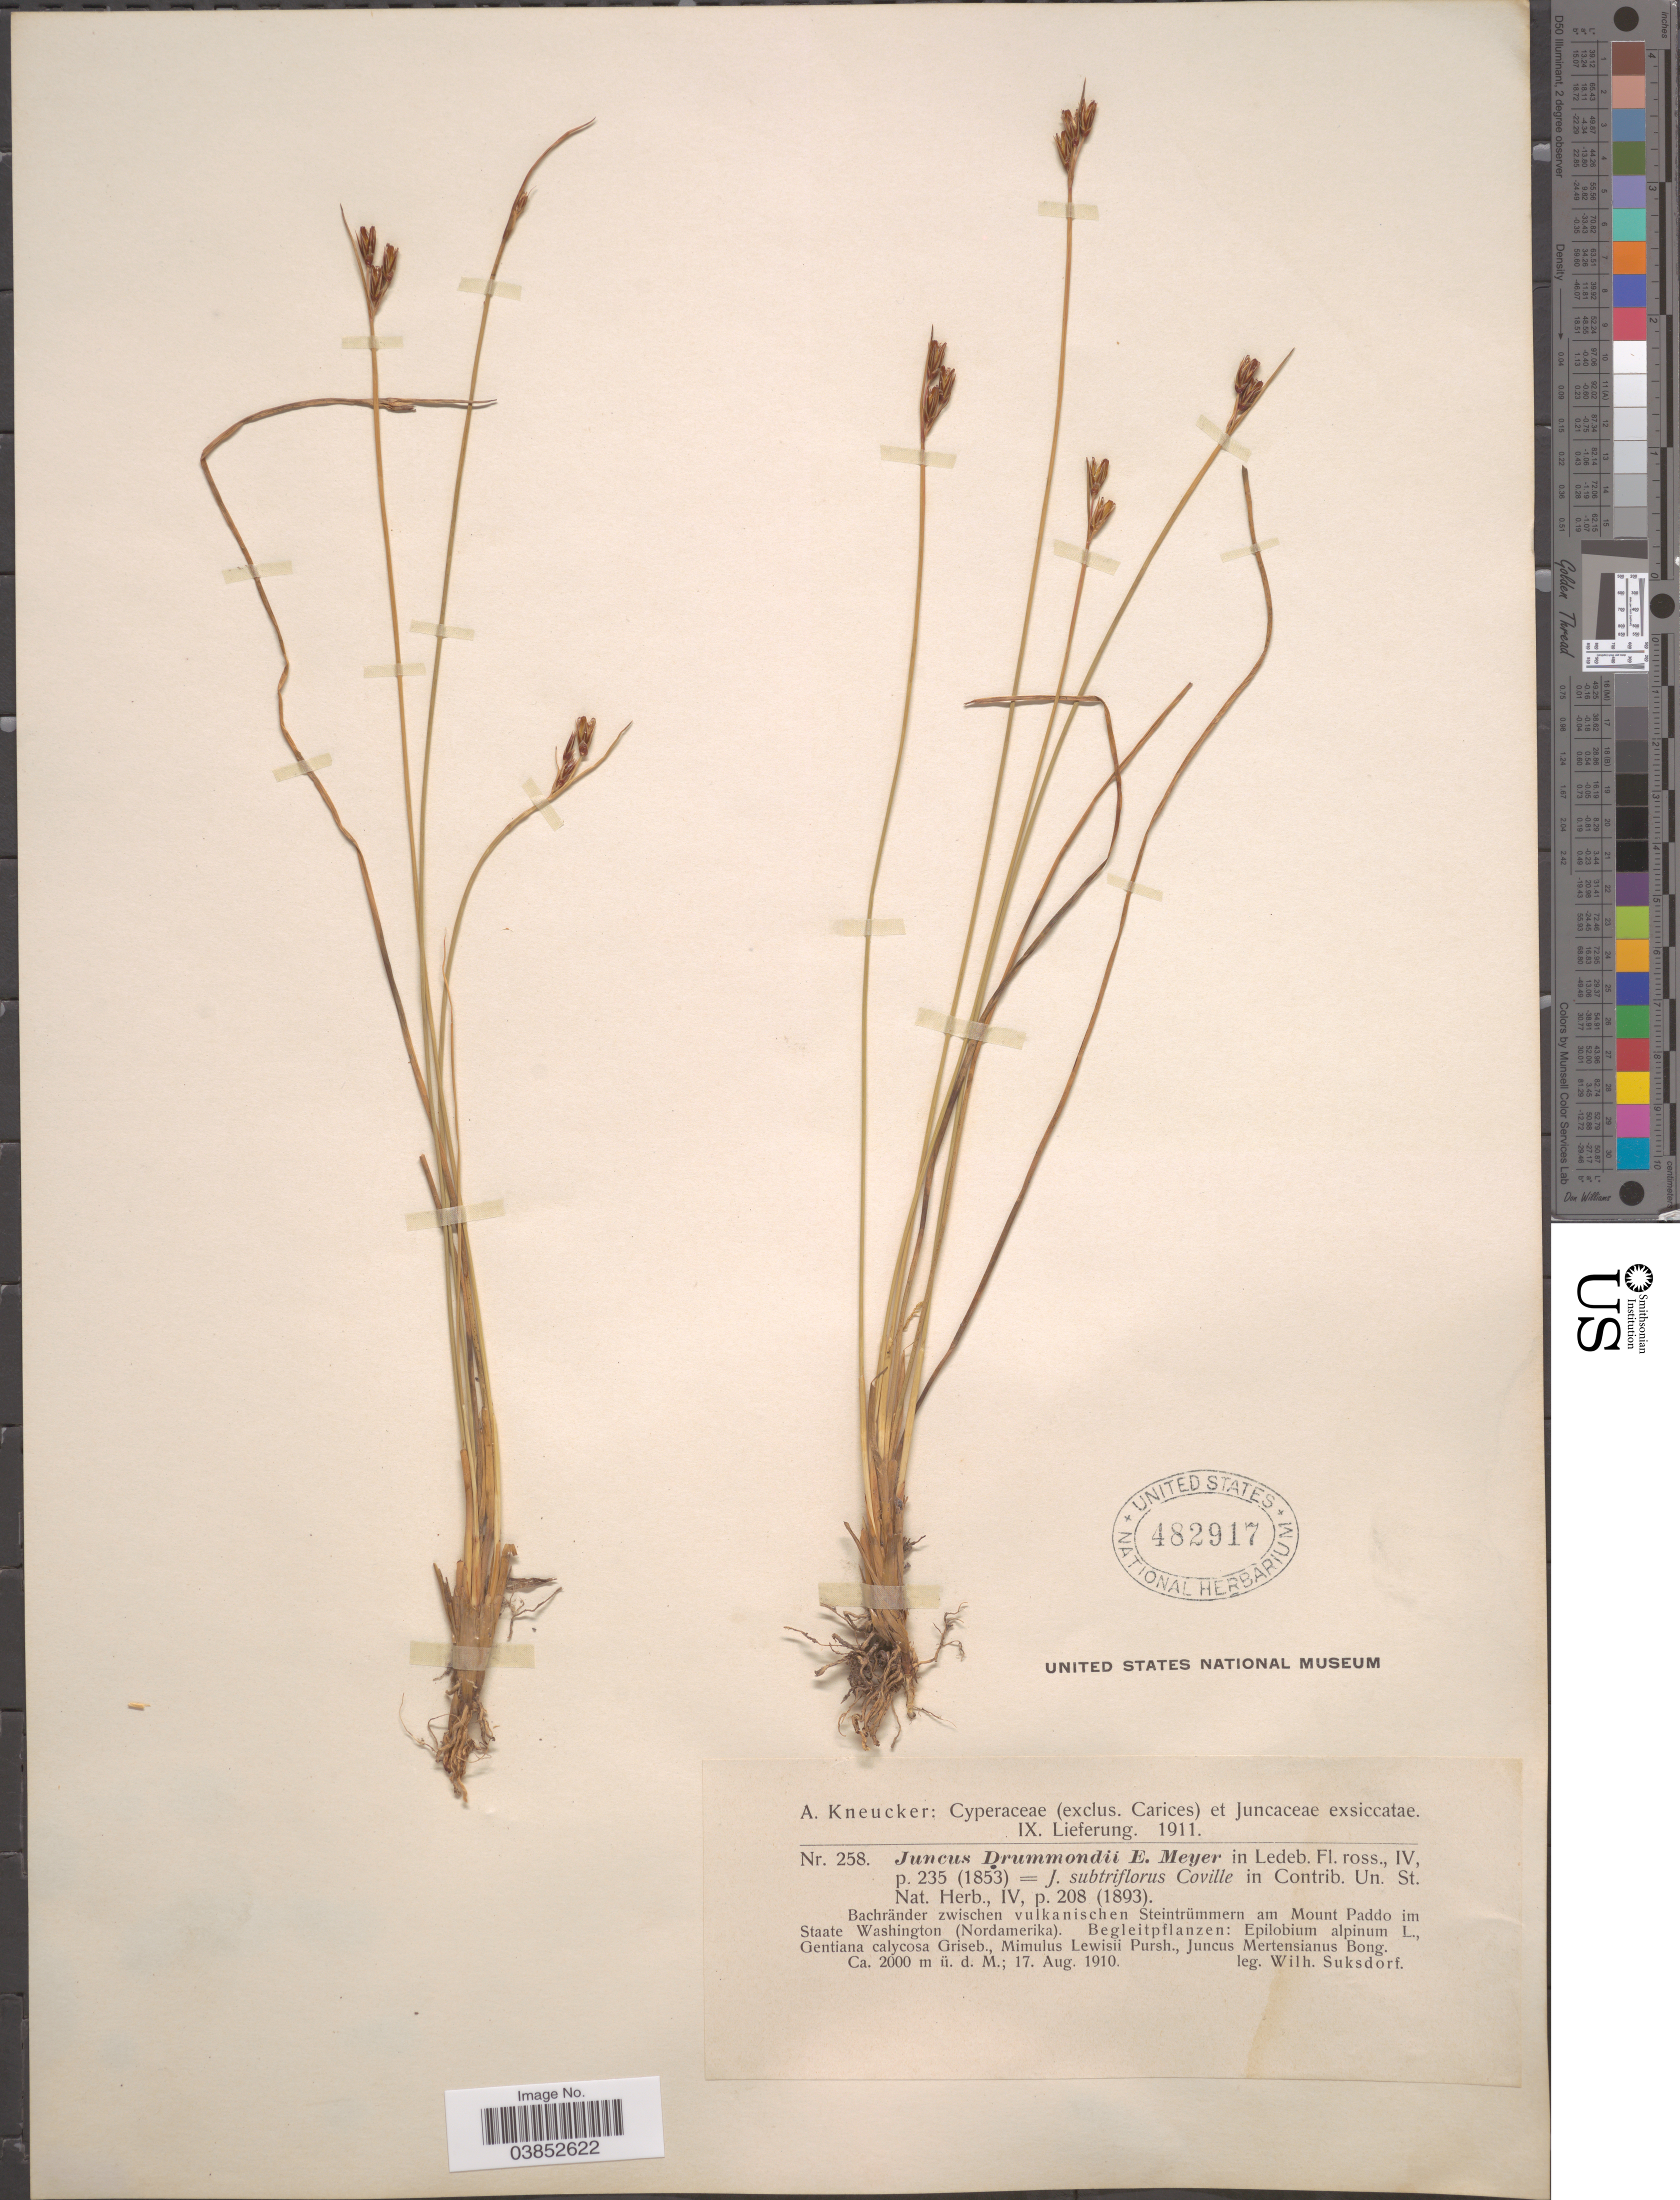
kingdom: Plantae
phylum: Tracheophyta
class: Liliopsida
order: Poales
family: Juncaceae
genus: Juncus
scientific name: Juncus drummondii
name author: E. Mey.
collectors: W. N. Suksdorf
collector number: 258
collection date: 1910-08-17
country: United States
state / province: Washington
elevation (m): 2000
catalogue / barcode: US 482917